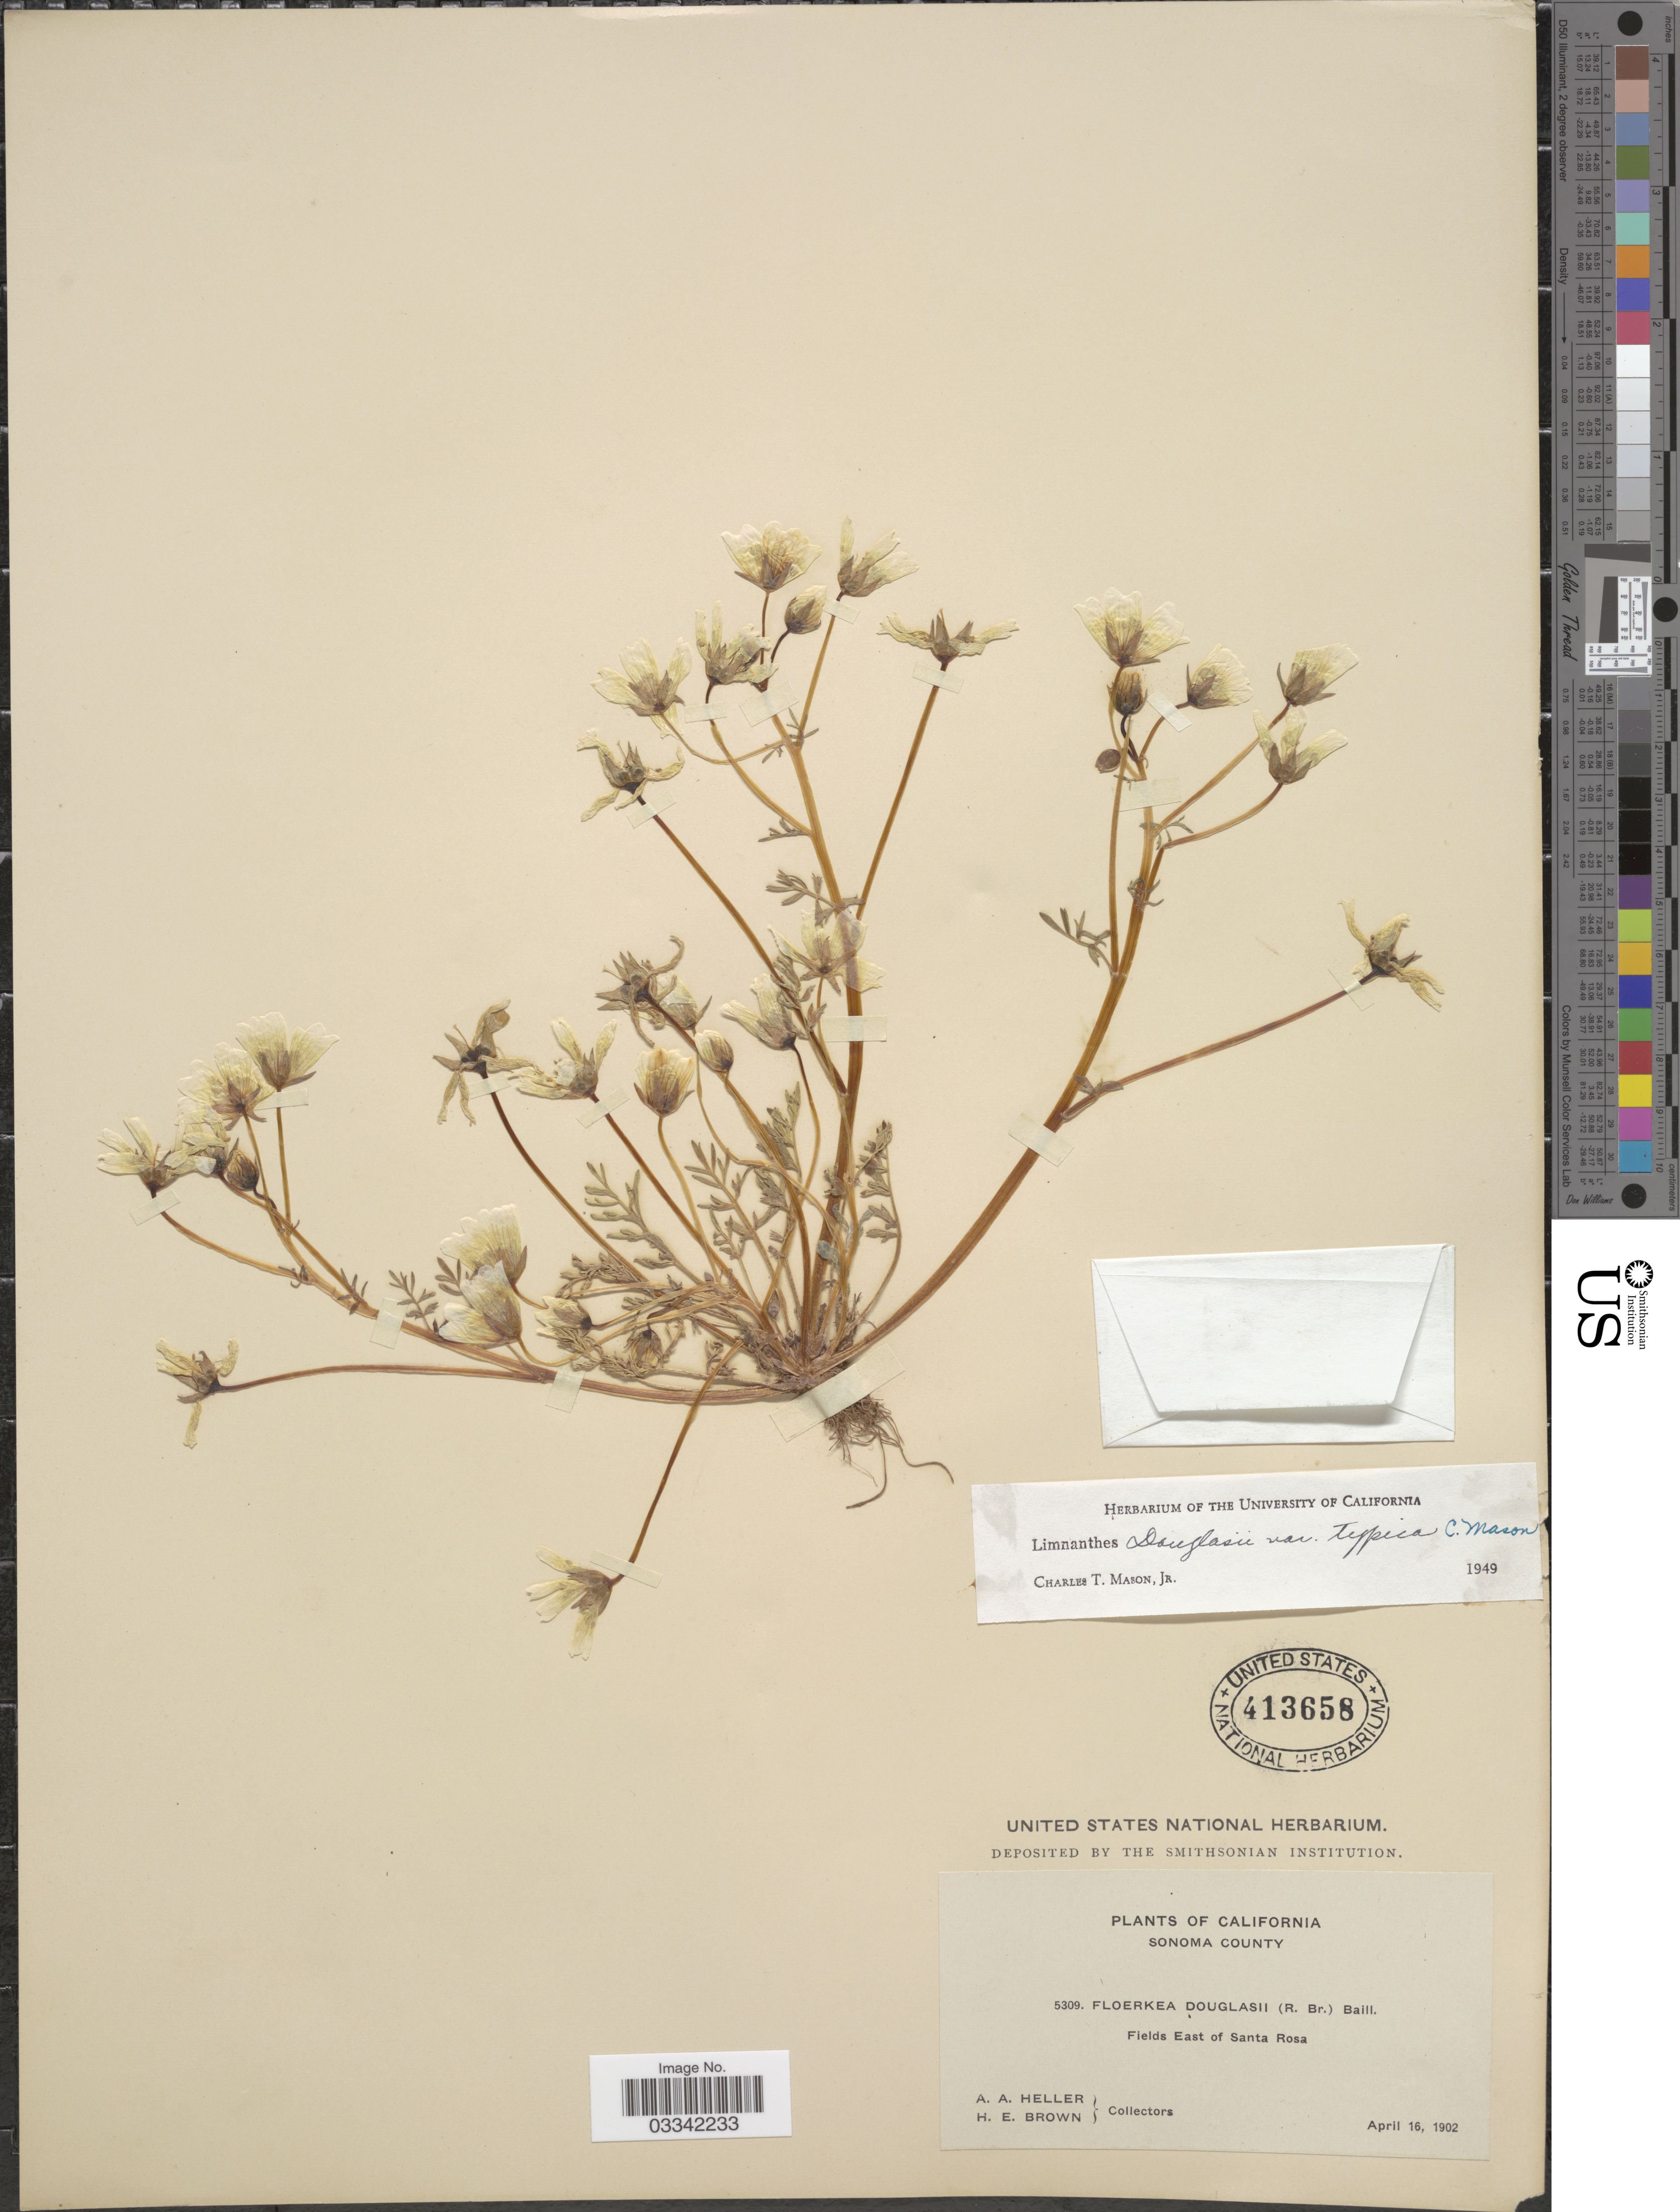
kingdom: Plantae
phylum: Tracheophyta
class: Magnoliopsida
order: Brassicales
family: Limnanthaceae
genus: Limnanthes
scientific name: Limnanthes douglasii var. douglasii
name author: R. Br.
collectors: A. A. Heller & H. E. Brown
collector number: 5309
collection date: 1902-04-16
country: United States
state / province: California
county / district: Sonoma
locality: Sonoma County, Fields East of Santa Rosa.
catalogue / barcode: US 413658